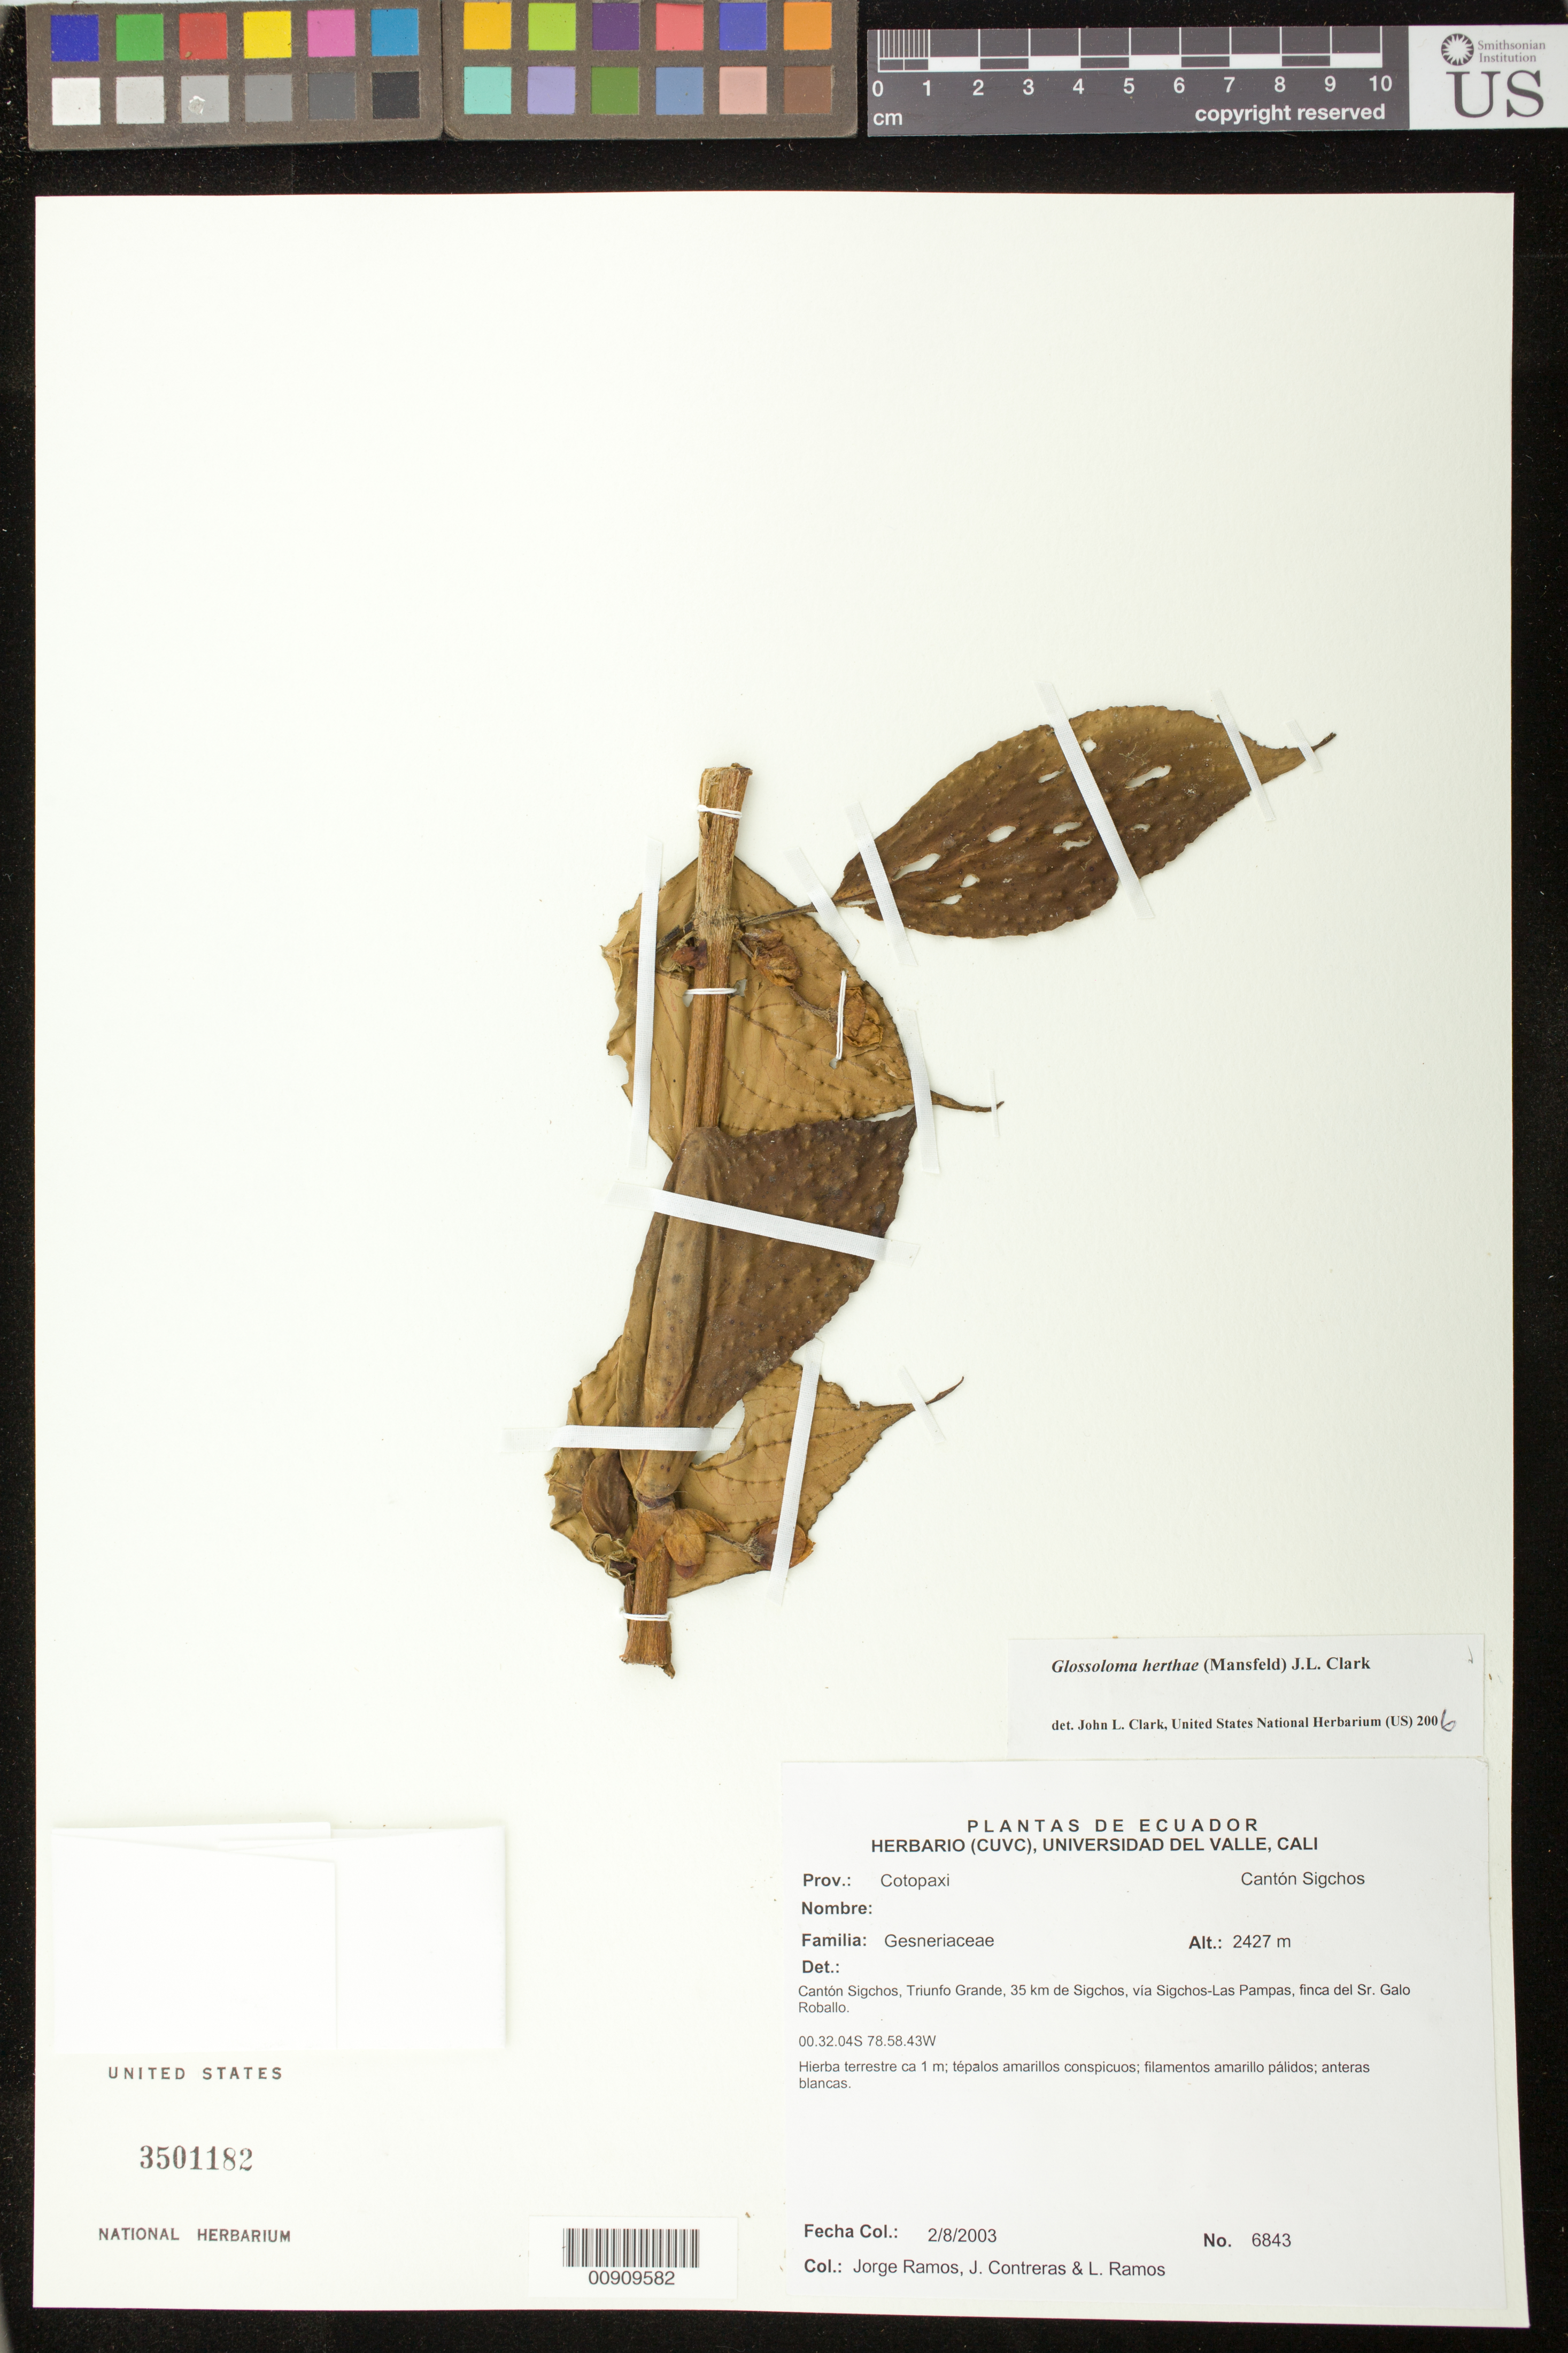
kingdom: Plantae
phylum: Tracheophyta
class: Magnoliopsida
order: Lamiales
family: Gesneriaceae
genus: Glossoloma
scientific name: Glossoloma herthae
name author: (Mansf.) J.L. Clark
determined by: Clark, J. L., (SEL), The Marie Selby Botanical Garden (UNITED STATES)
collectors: J. Ramos, J. Contreras & L. Ramos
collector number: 6843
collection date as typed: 02 Aug 2003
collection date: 2003-08-02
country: Ecuador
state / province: Cotopaxi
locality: Cantón Sigchos, Triunfo Grande, 35 km de Sigchos, via Sigchos-Las Pampas, finca del Sr. Galo Roballo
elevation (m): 2427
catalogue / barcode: US 3501182